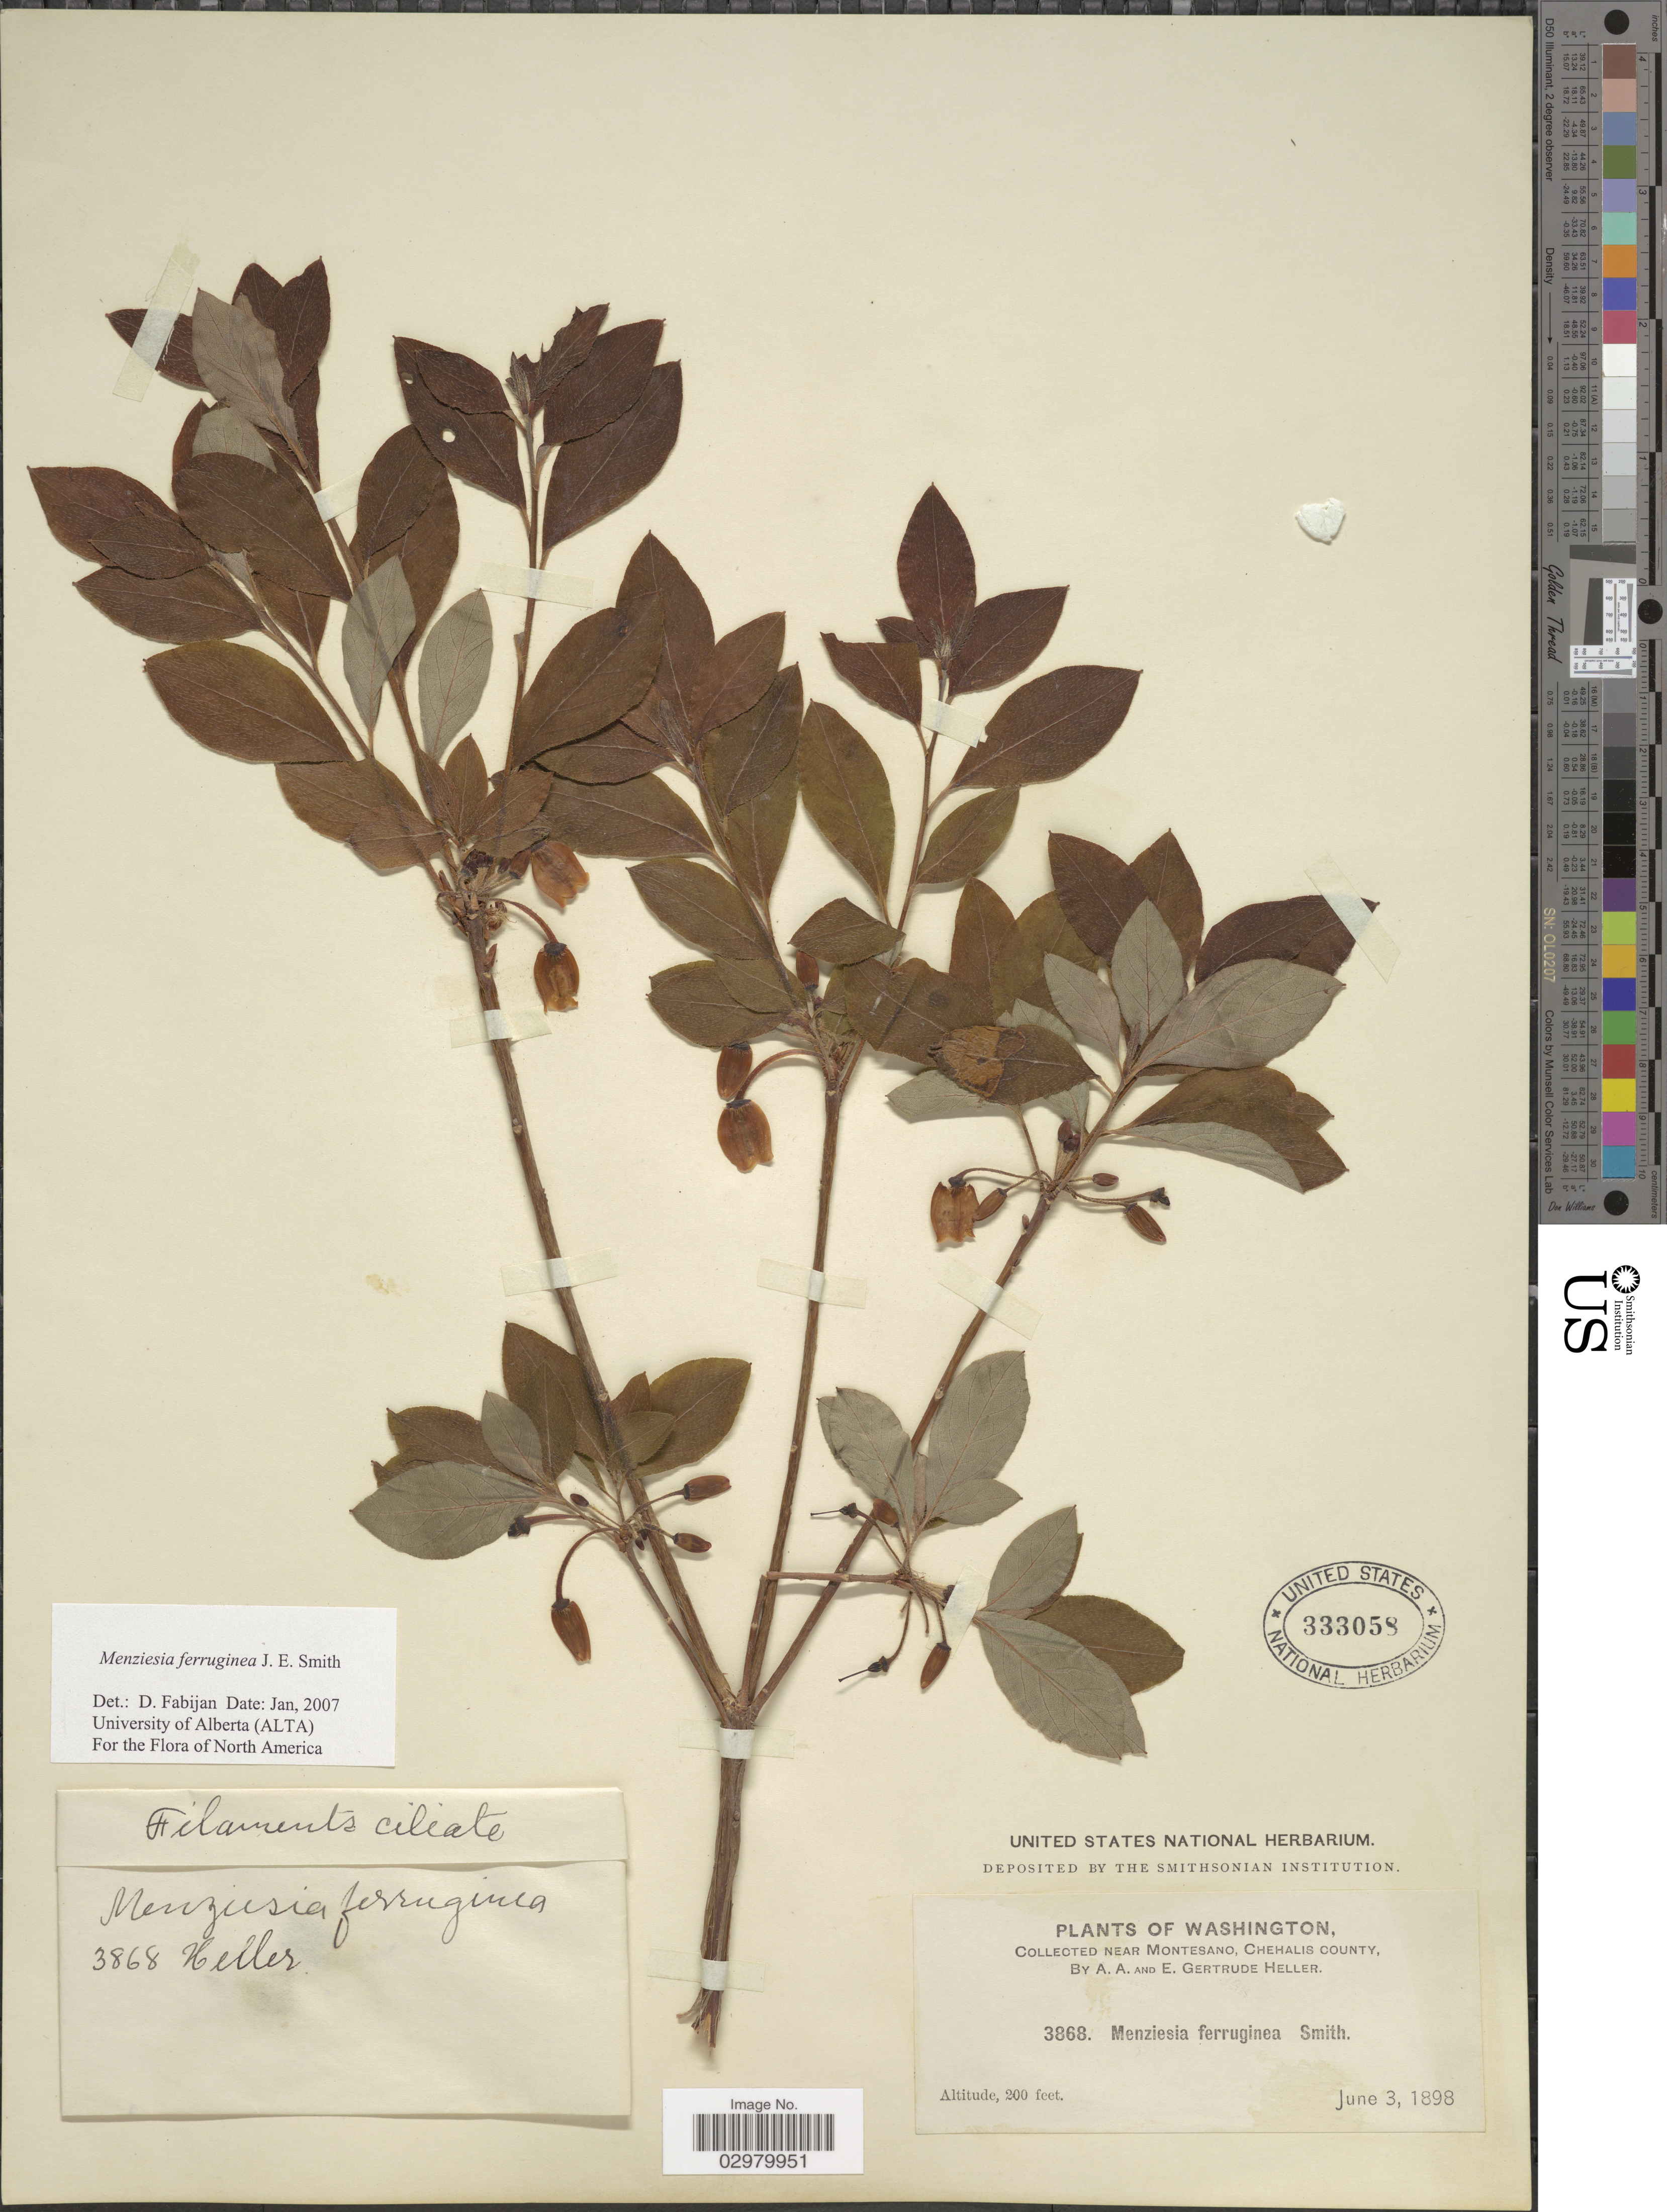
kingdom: Plantae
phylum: Tracheophyta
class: Magnoliopsida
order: Ericales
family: Ericaceae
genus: Menziesia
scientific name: Menziesia ferruginea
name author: Sm.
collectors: A. A. Heller & E. G. Heller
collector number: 3868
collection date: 1898-06-03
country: United States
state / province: Washington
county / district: Grays Harbor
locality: Near Montesano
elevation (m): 61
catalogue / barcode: US 333058